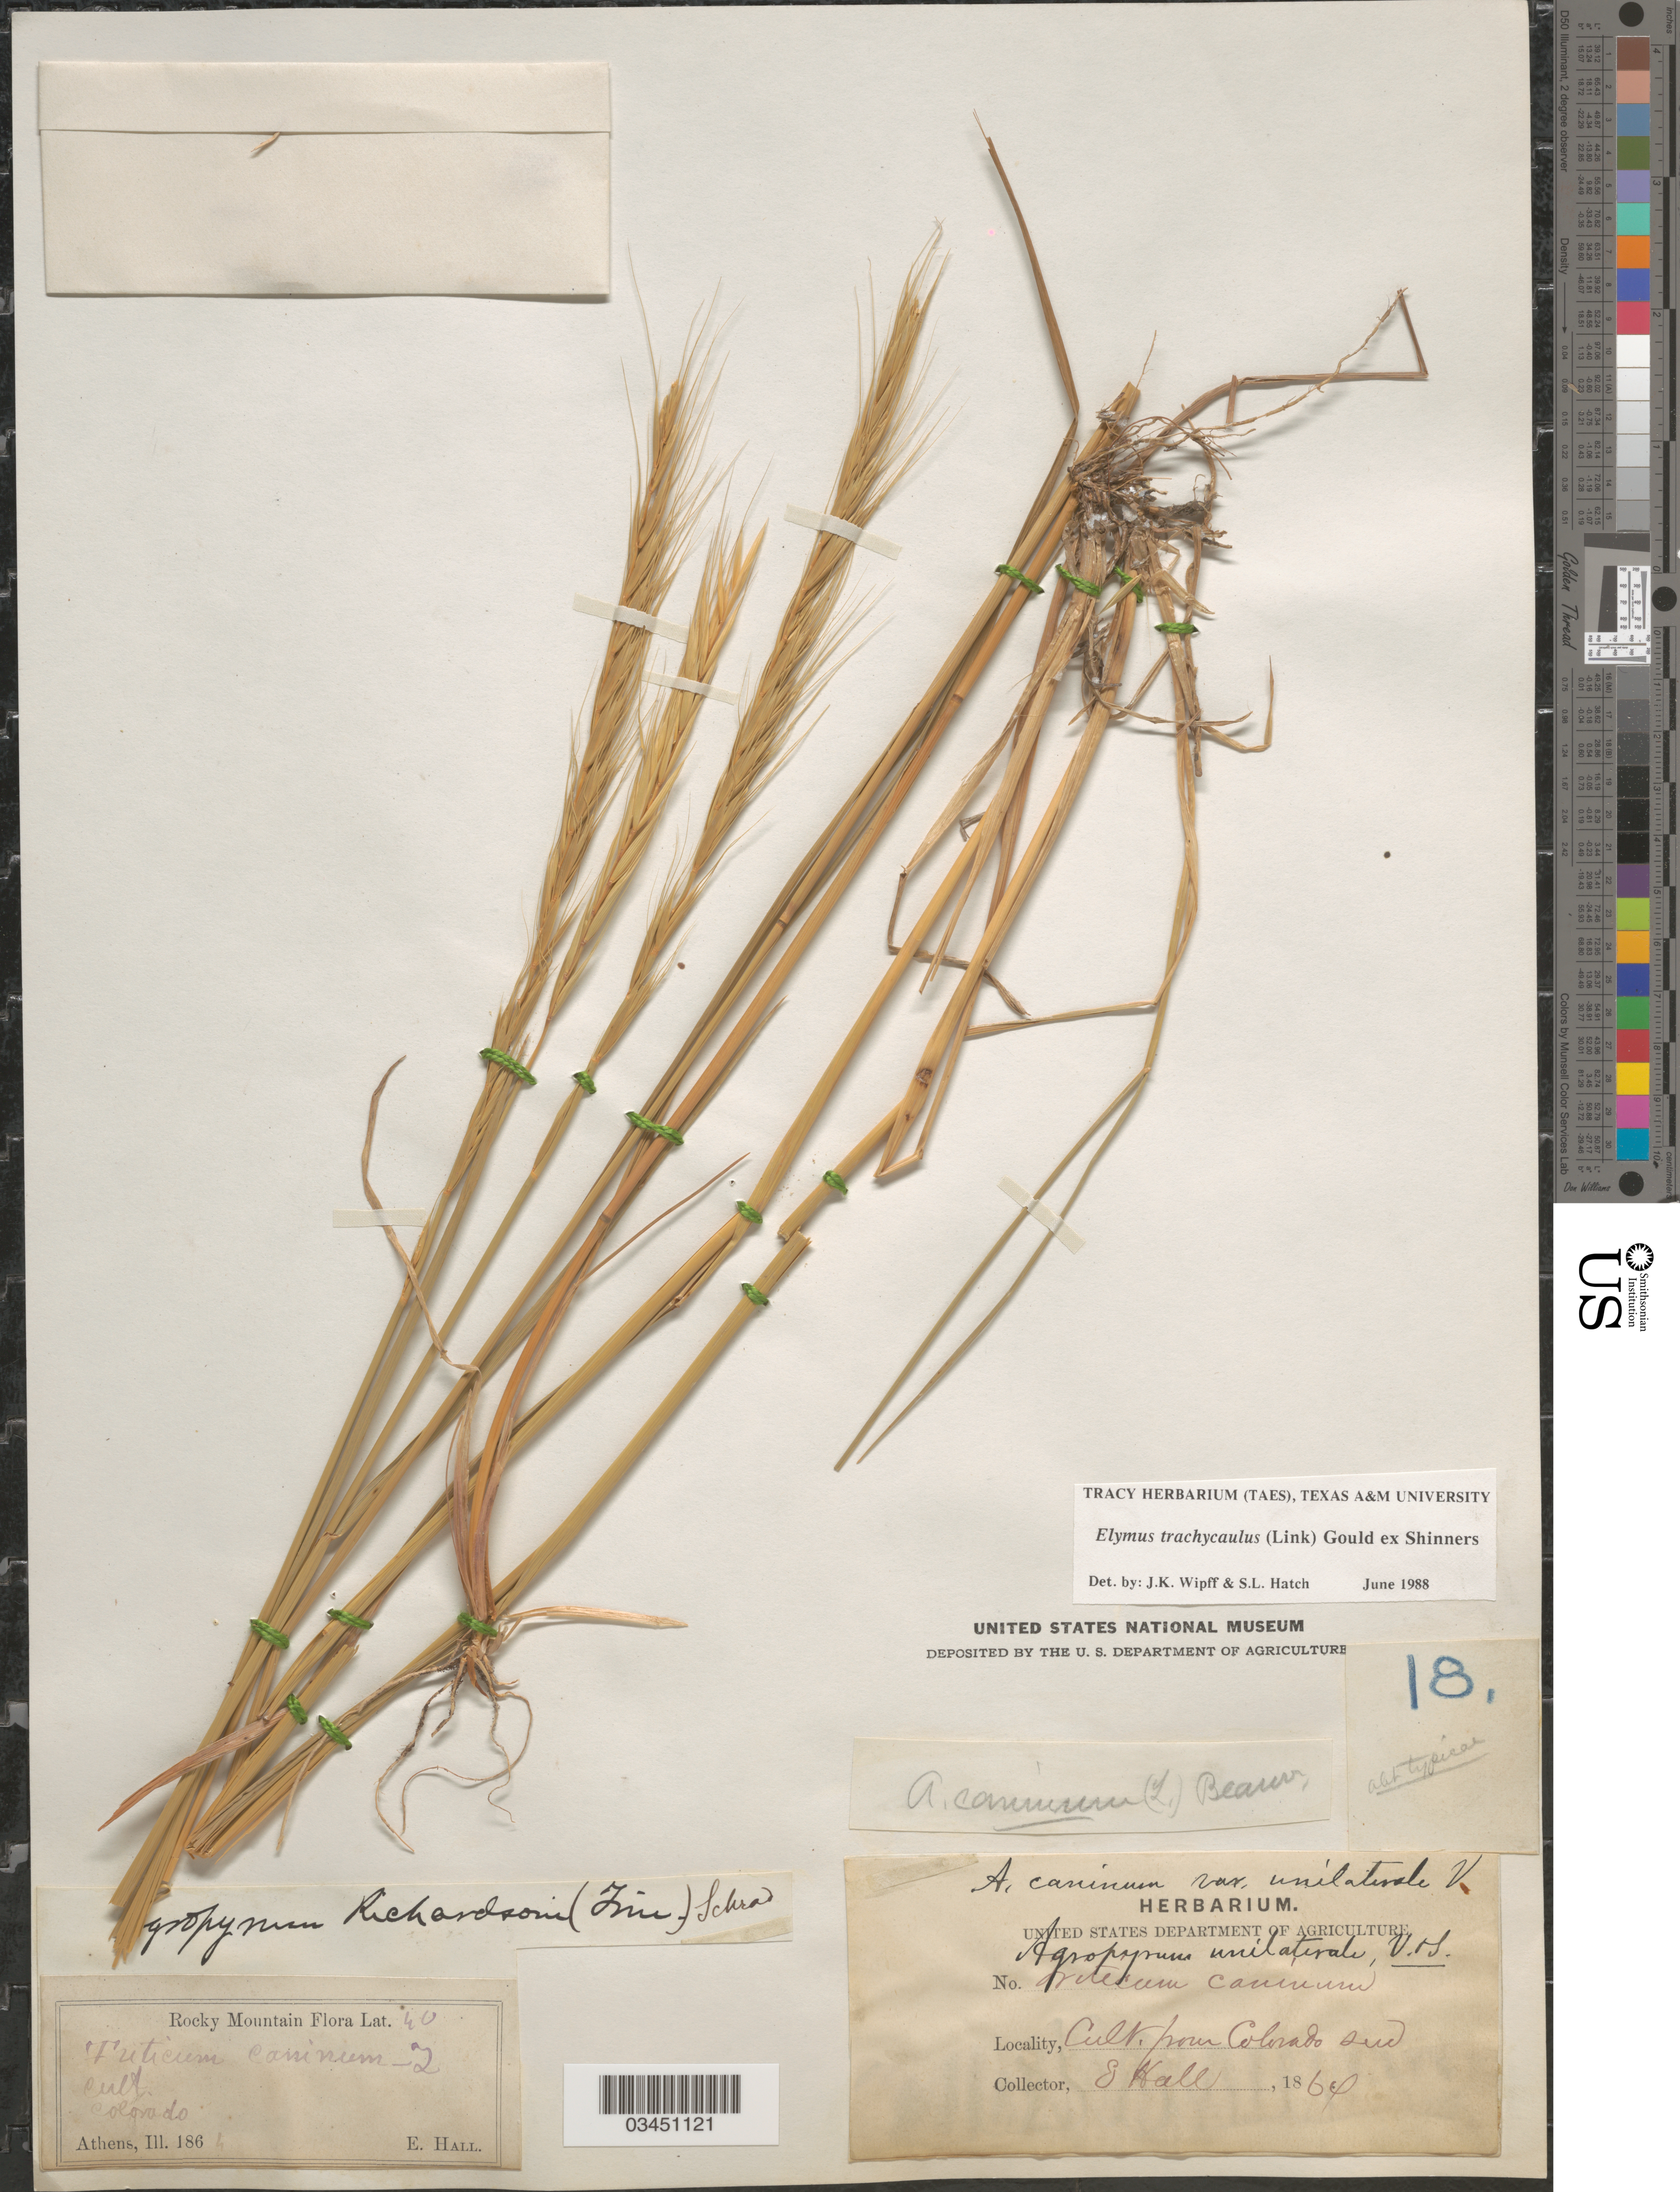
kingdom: Plantae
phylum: Tracheophyta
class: Liliopsida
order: Poales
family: Poaceae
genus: Elymus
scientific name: Elymus trachycaulus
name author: (Link) Gould ex Shinners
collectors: E. Hall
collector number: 18?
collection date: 1864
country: United States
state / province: Colorado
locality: Rocky Mountain.